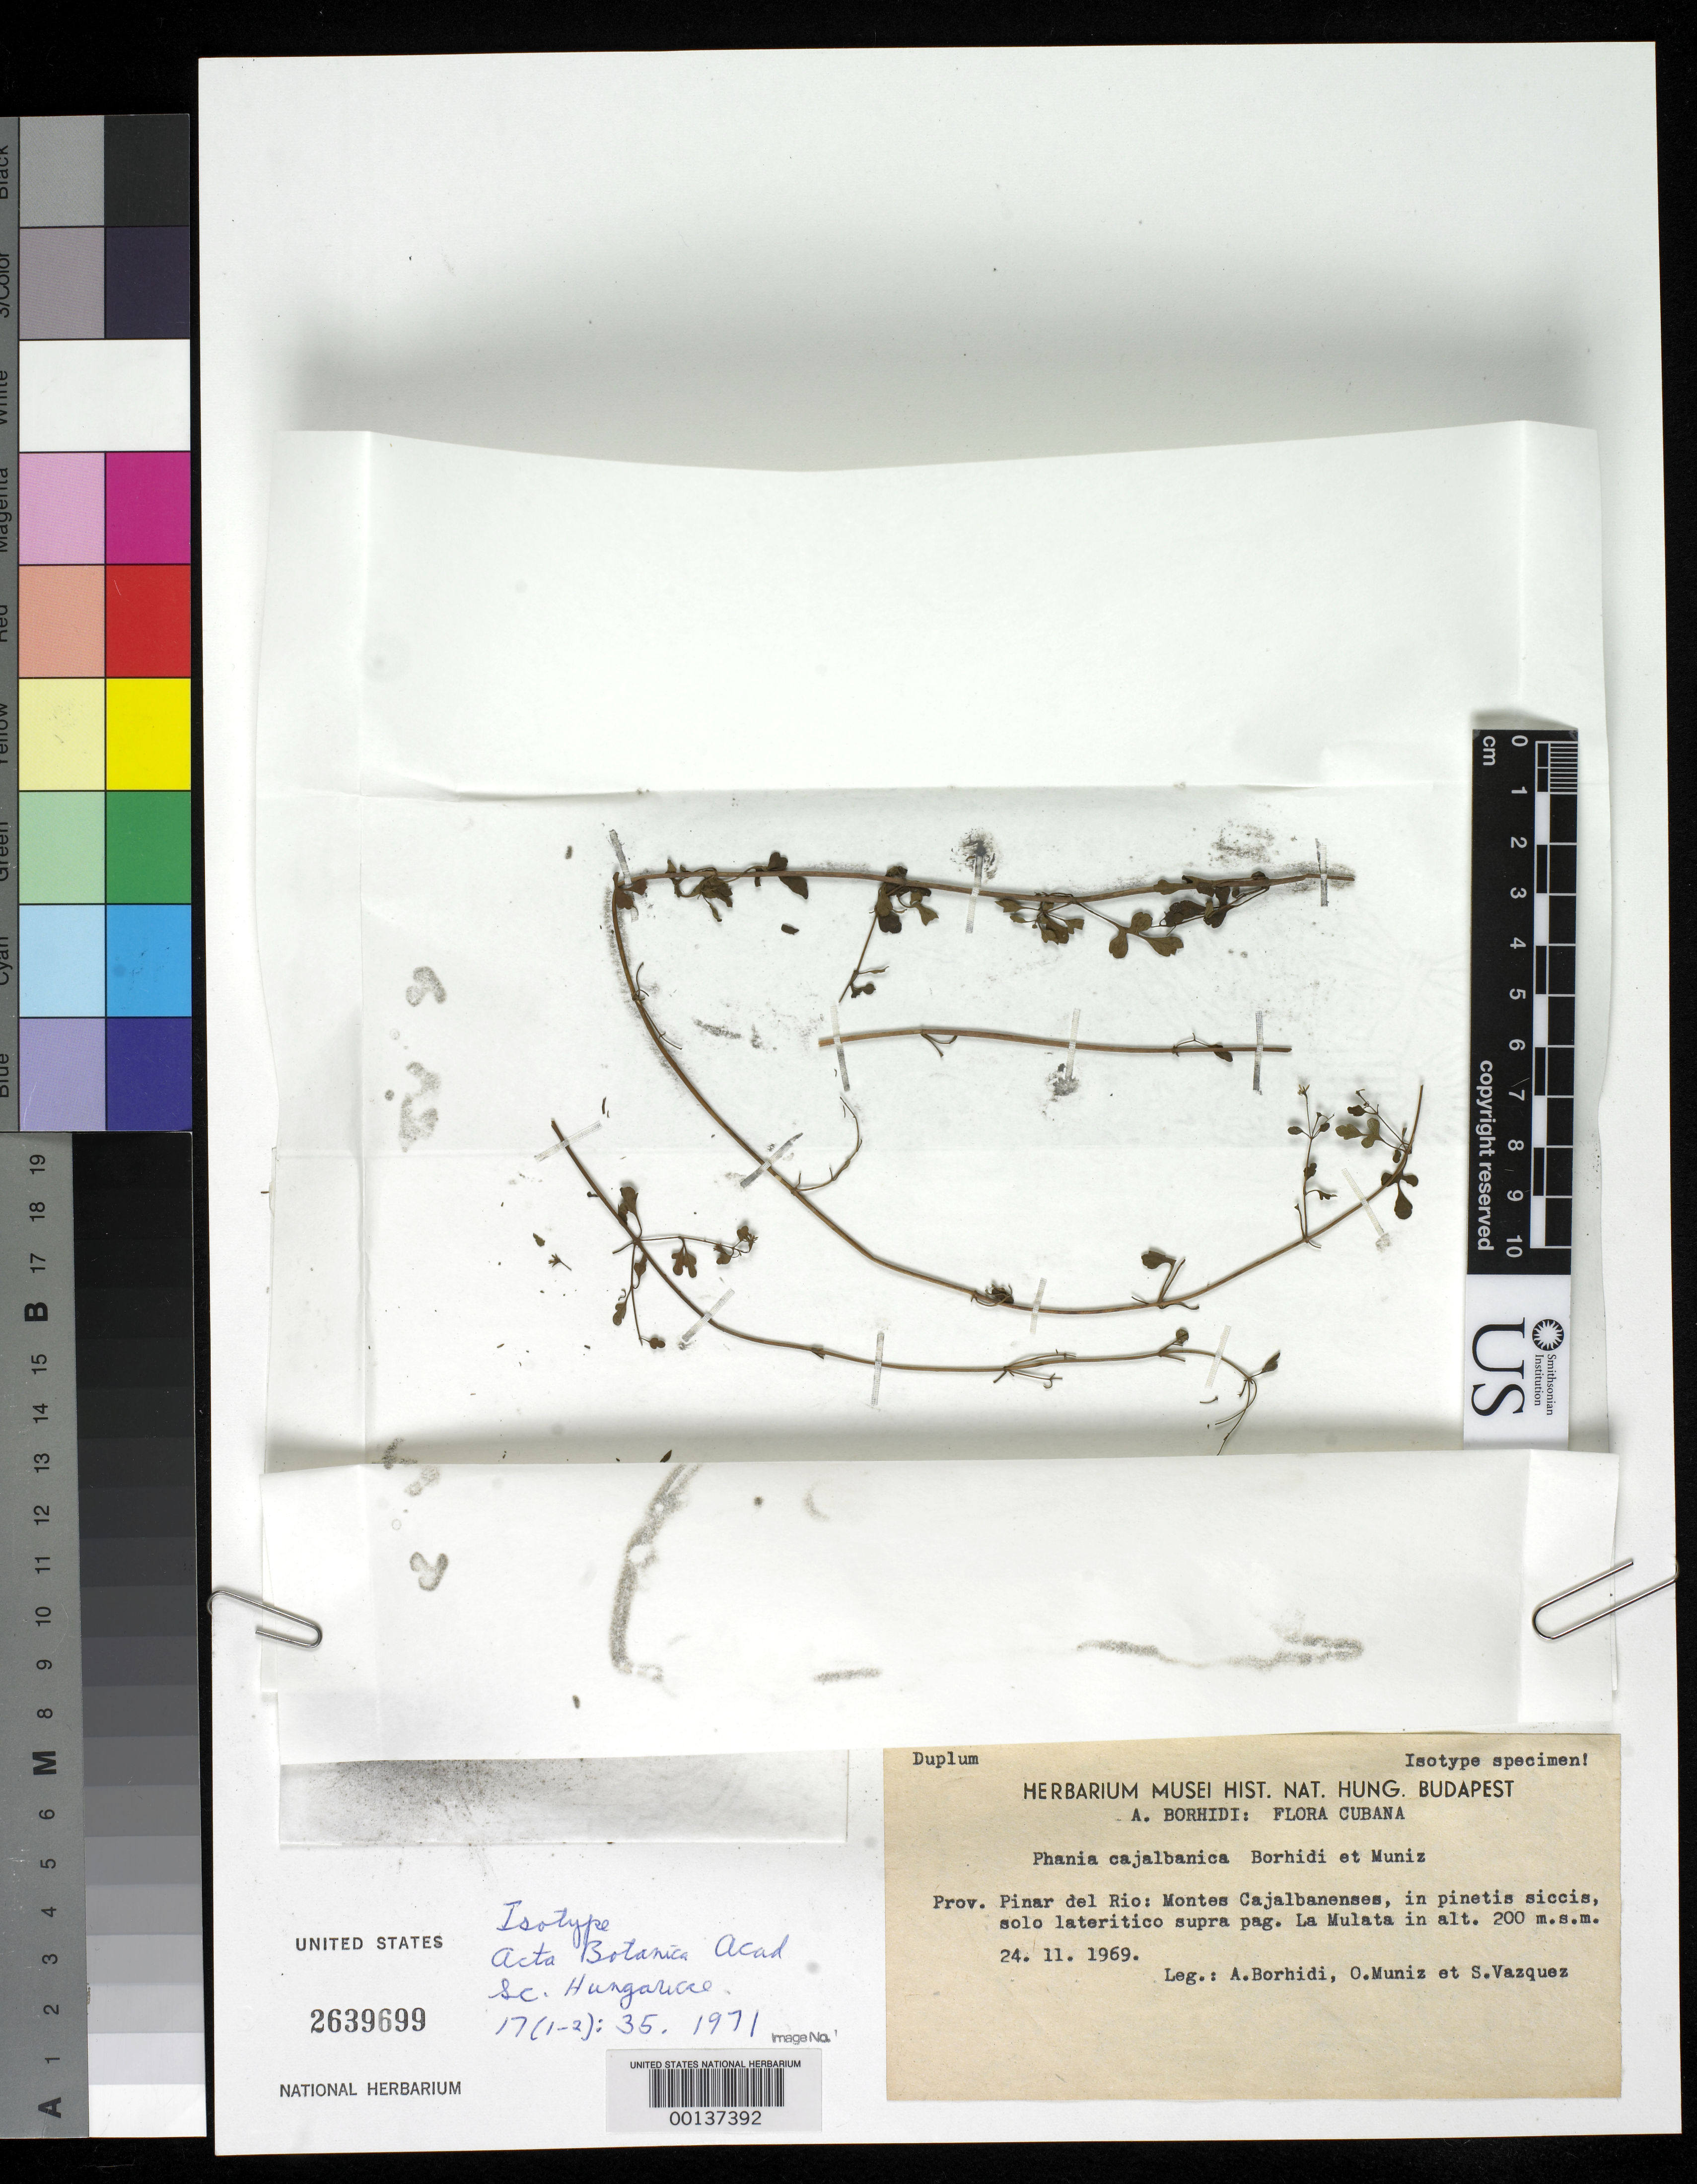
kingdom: Plantae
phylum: Tracheophyta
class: Magnoliopsida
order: Asterales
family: Asteraceae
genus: Phania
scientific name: Phania cajalbanica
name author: Borhidi & Muniz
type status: Isotype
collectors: A. L. Borhidi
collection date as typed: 24 Nov 1969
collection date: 1969-11-24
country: Cuba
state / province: Pinar del Río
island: Greater Antilles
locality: Montes Cajalbanenses.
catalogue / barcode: US 2639699